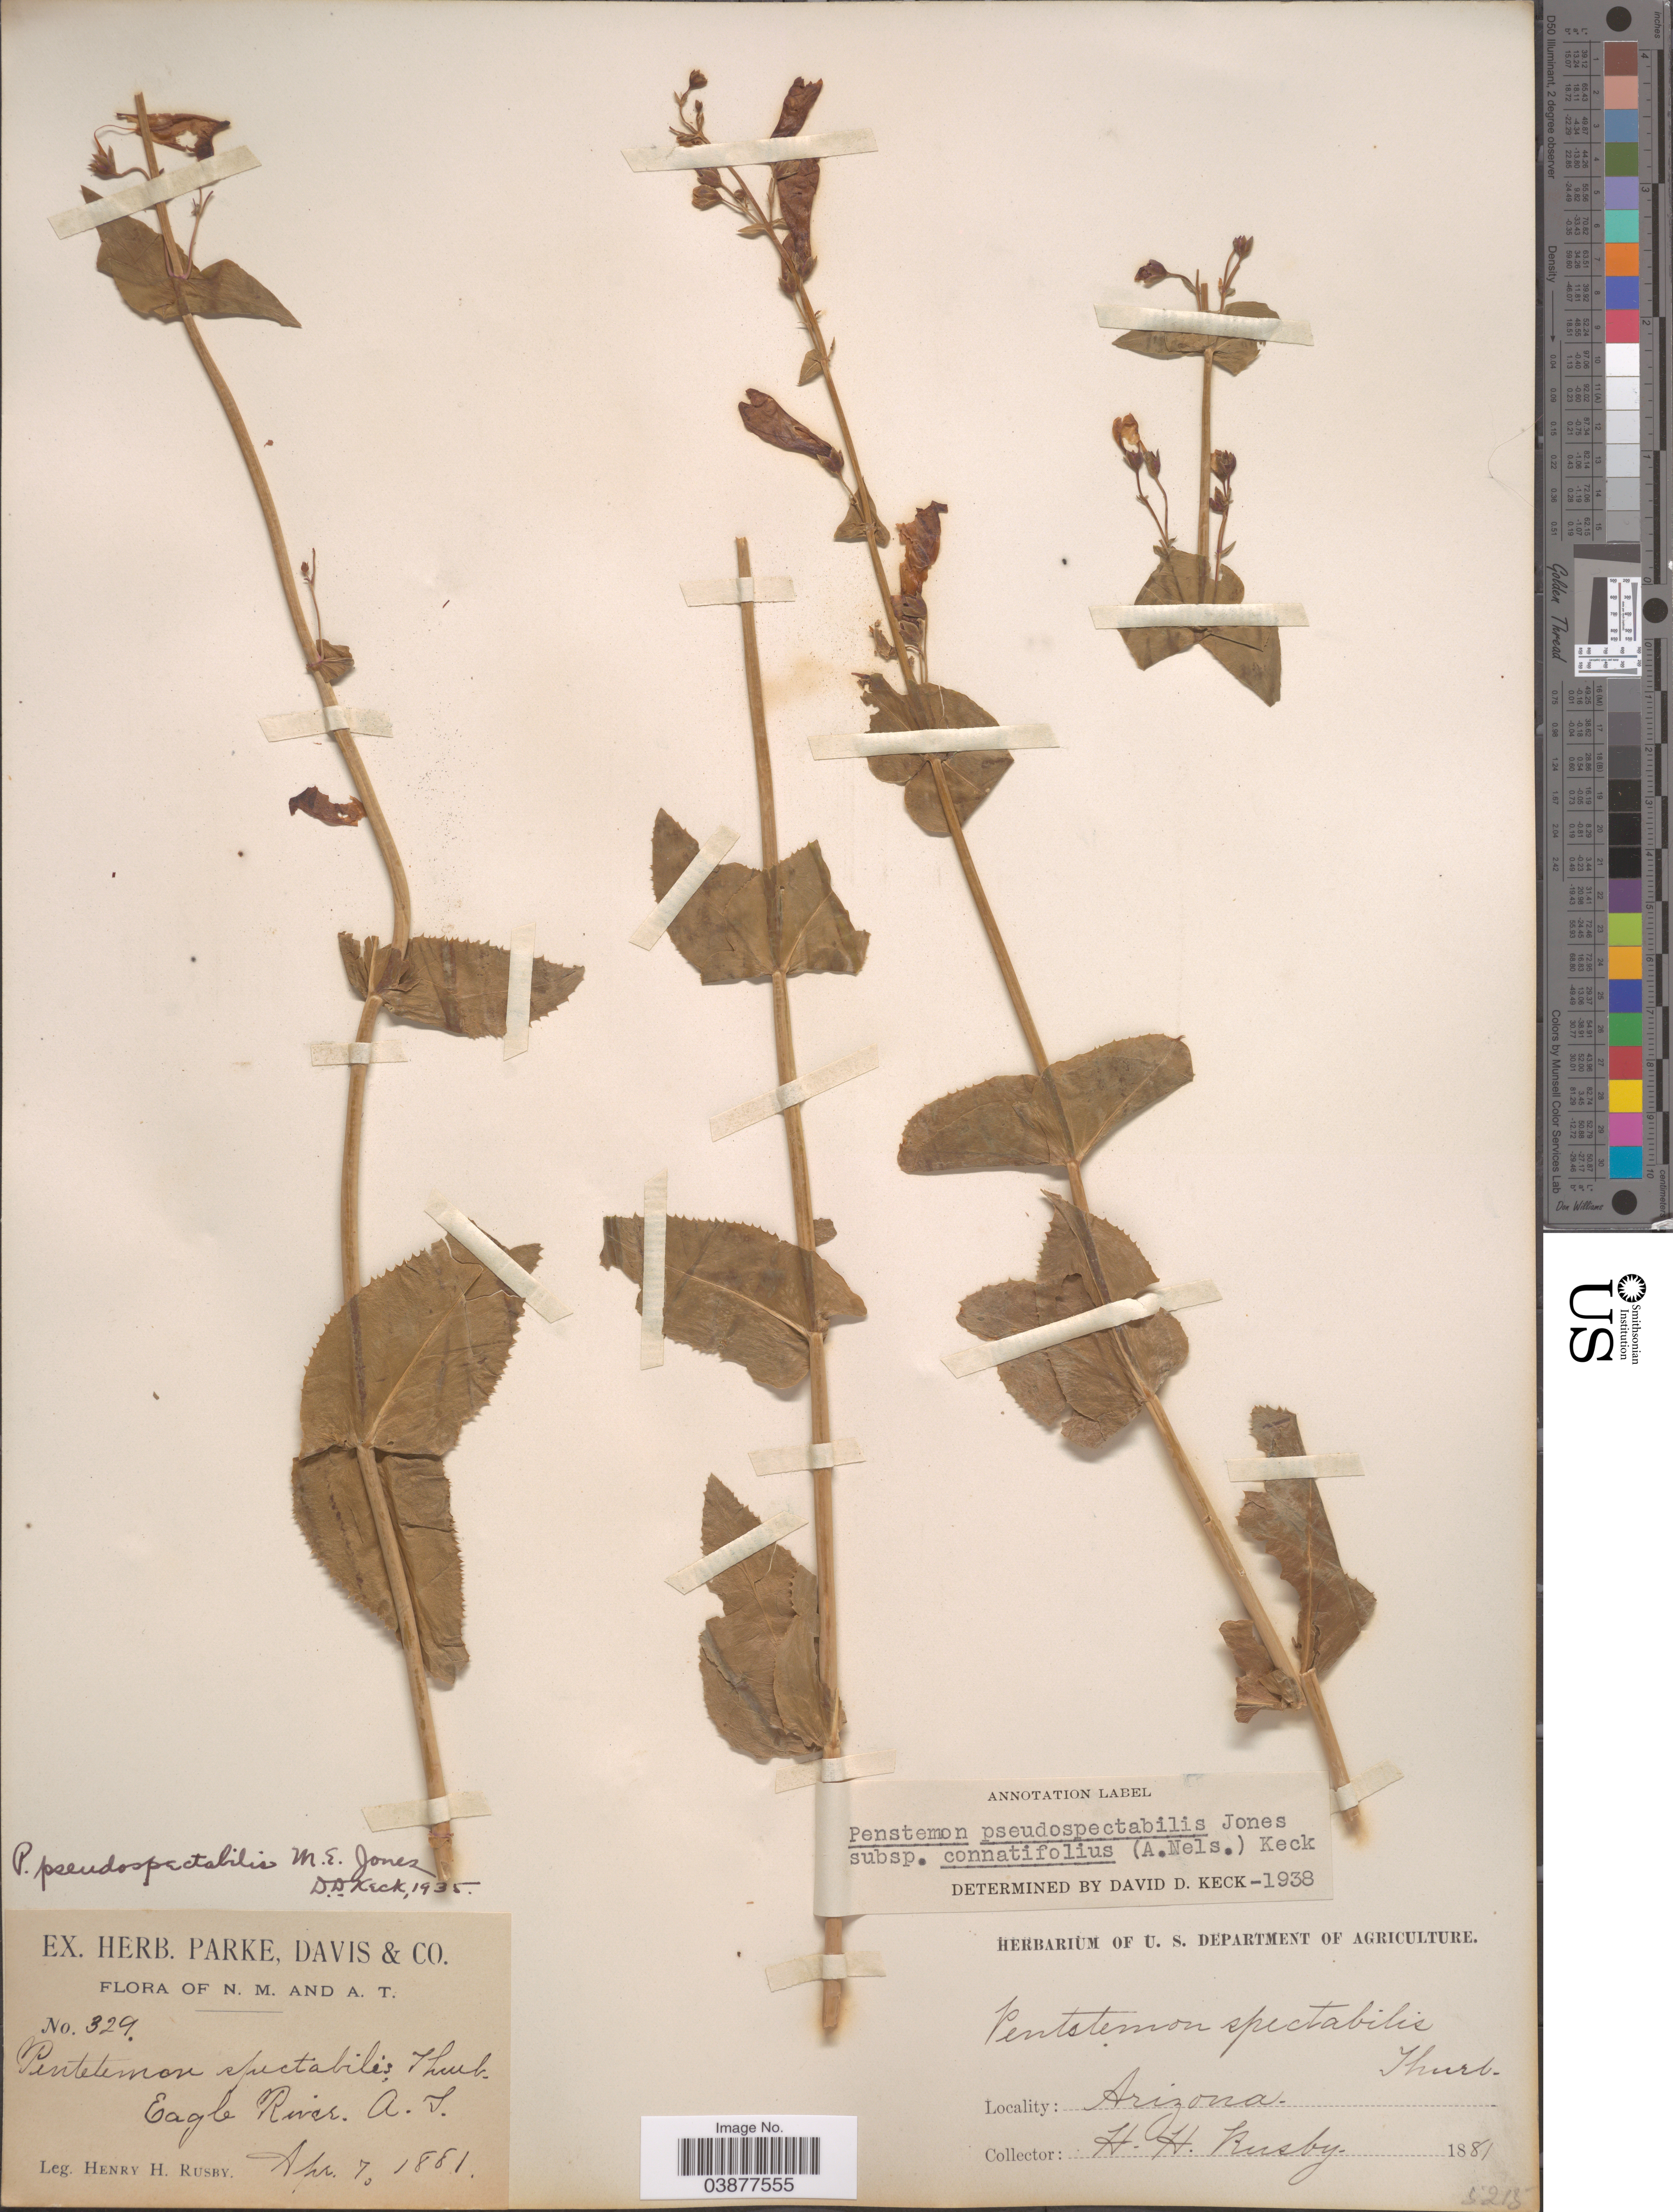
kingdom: Plantae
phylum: Tracheophyta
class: Magnoliopsida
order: Lamiales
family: Plantaginaceae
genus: Penstemon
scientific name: Penstemon pseudospectabilis var. connatifolius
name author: (A. Nelson) D.D. Keck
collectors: H. H. Rusby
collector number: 329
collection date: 1881-04-07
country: United States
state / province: Arizona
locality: Eagle River.